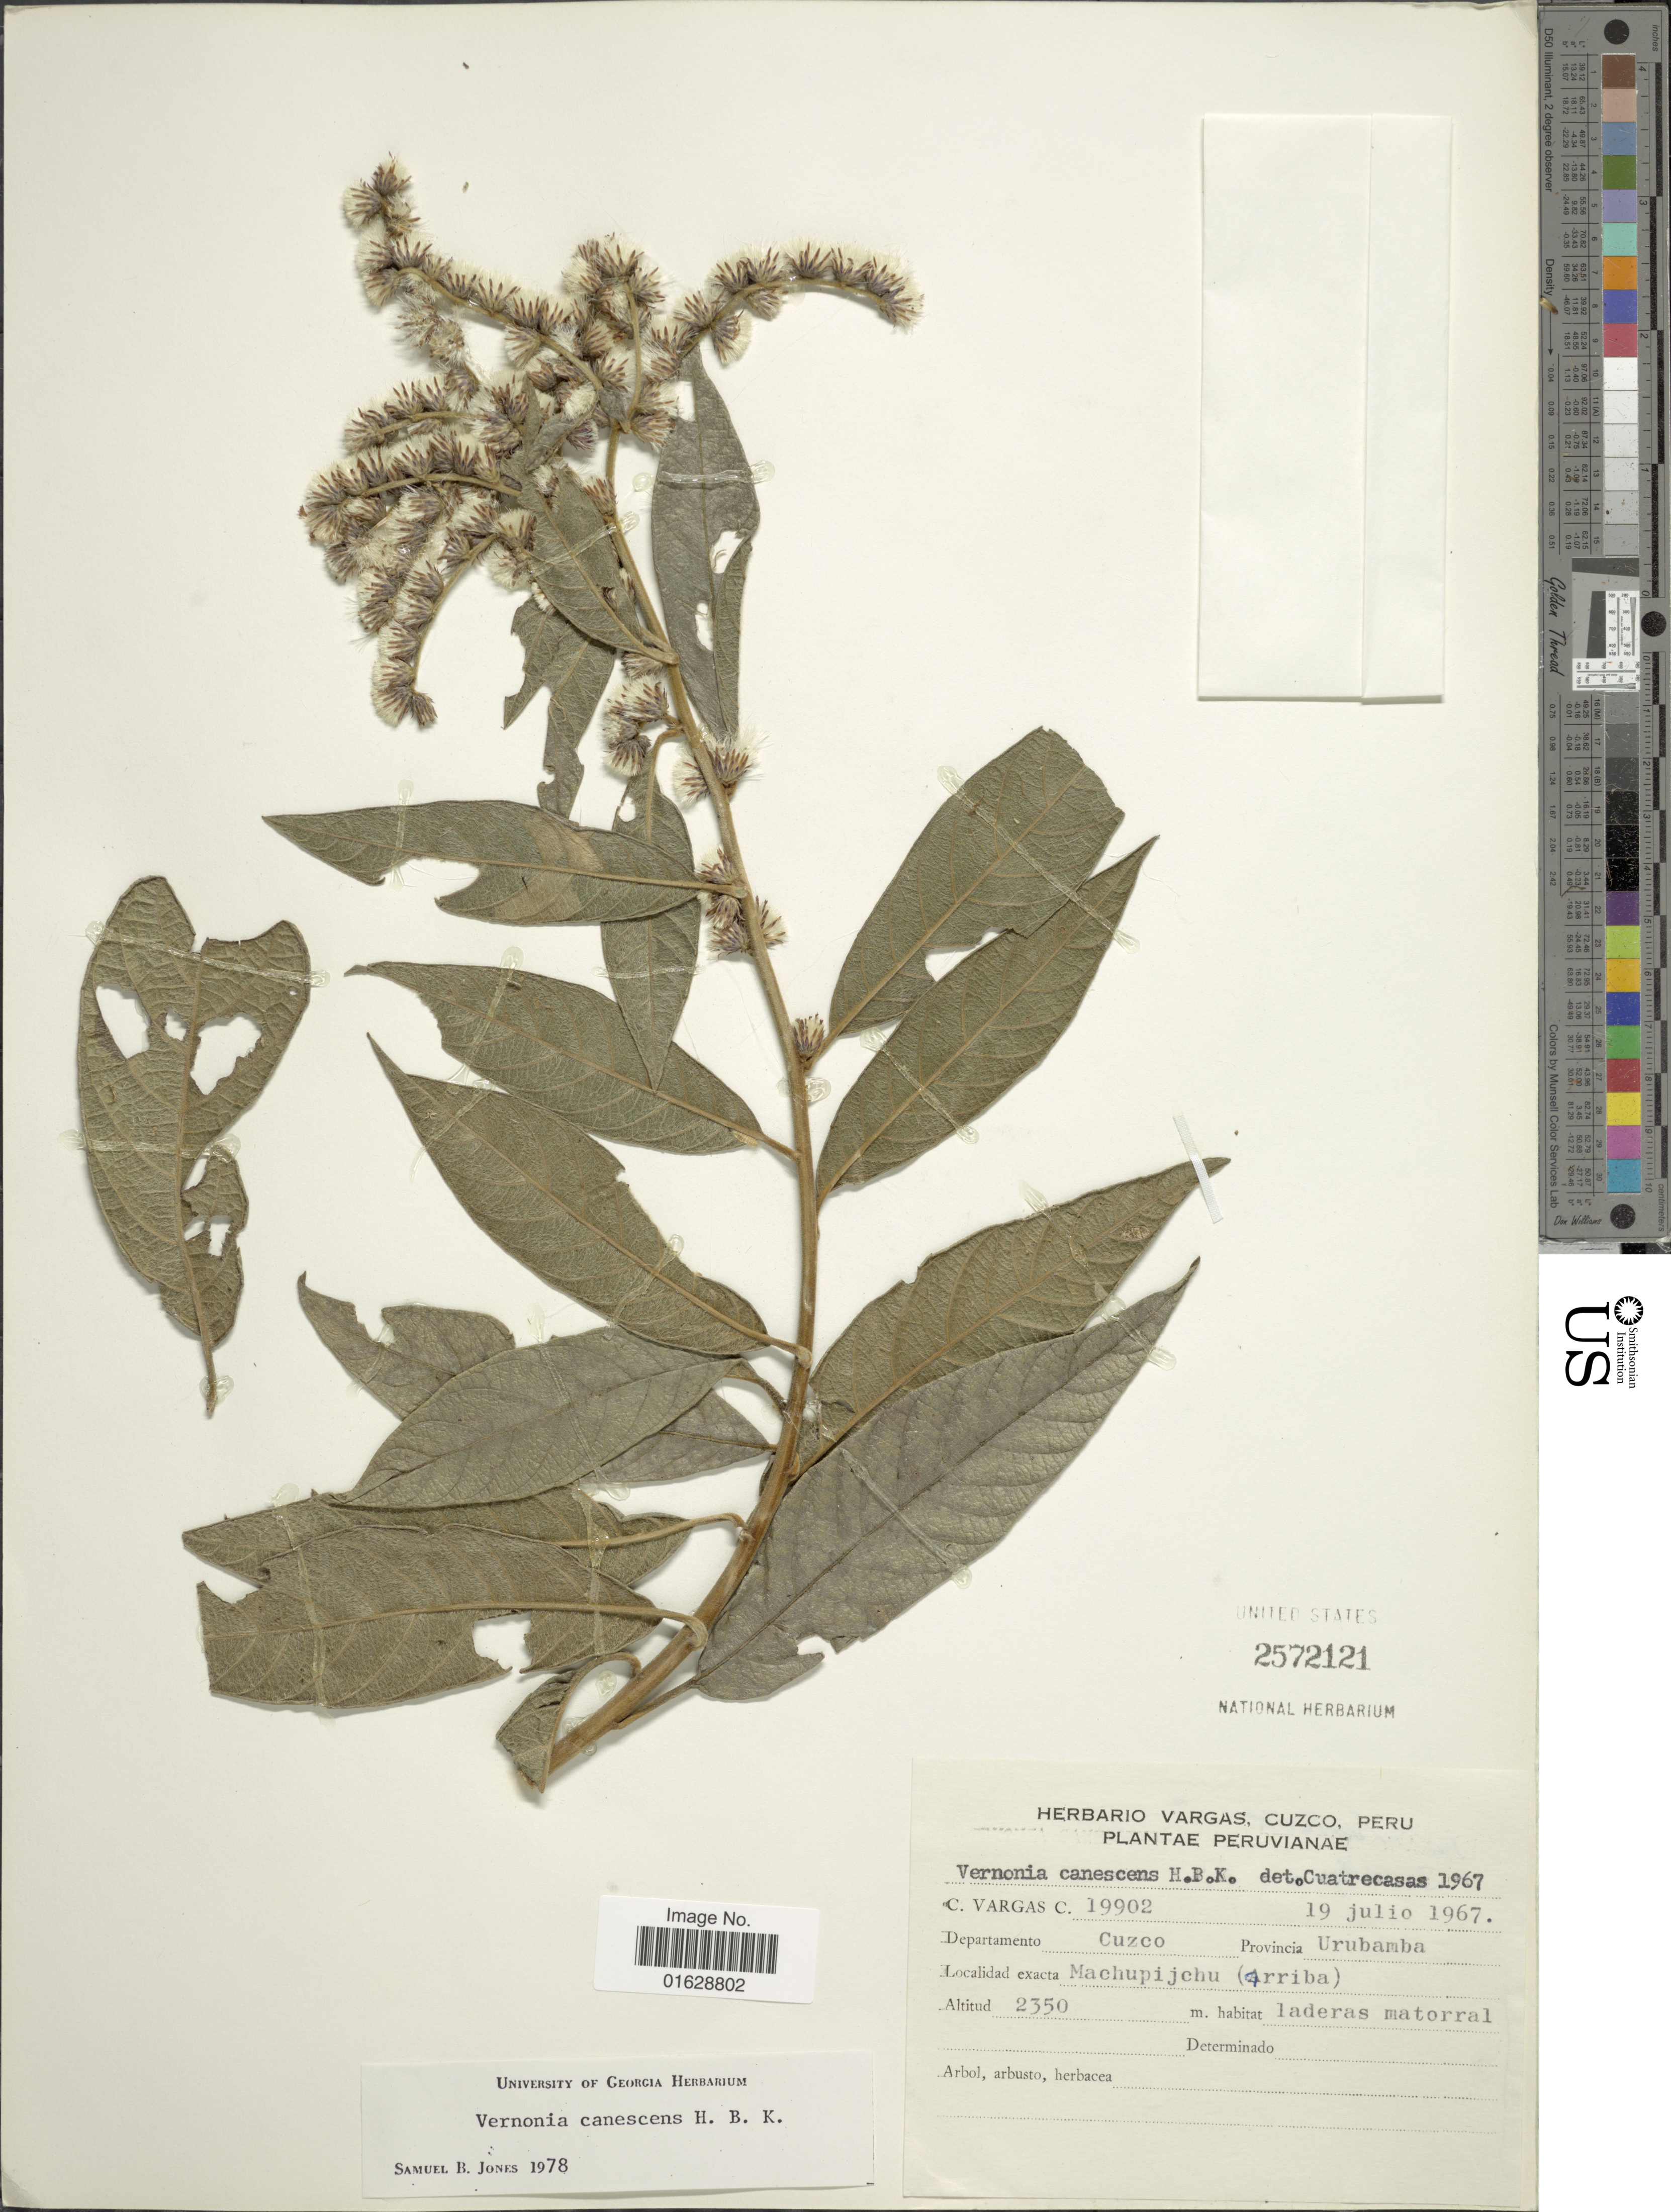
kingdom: Plantae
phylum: Tracheophyta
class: Magnoliopsida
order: Asterales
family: Asteraceae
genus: Lepidaploa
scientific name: Lepidaploa canescens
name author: (Kunth) H. Rob.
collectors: C. Vargas Calderón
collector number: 19902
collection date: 1967-07-19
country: Peru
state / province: Cusco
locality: Provincia Urubamba. Machupijchu (Arriba).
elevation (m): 2350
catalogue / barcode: US 2572121